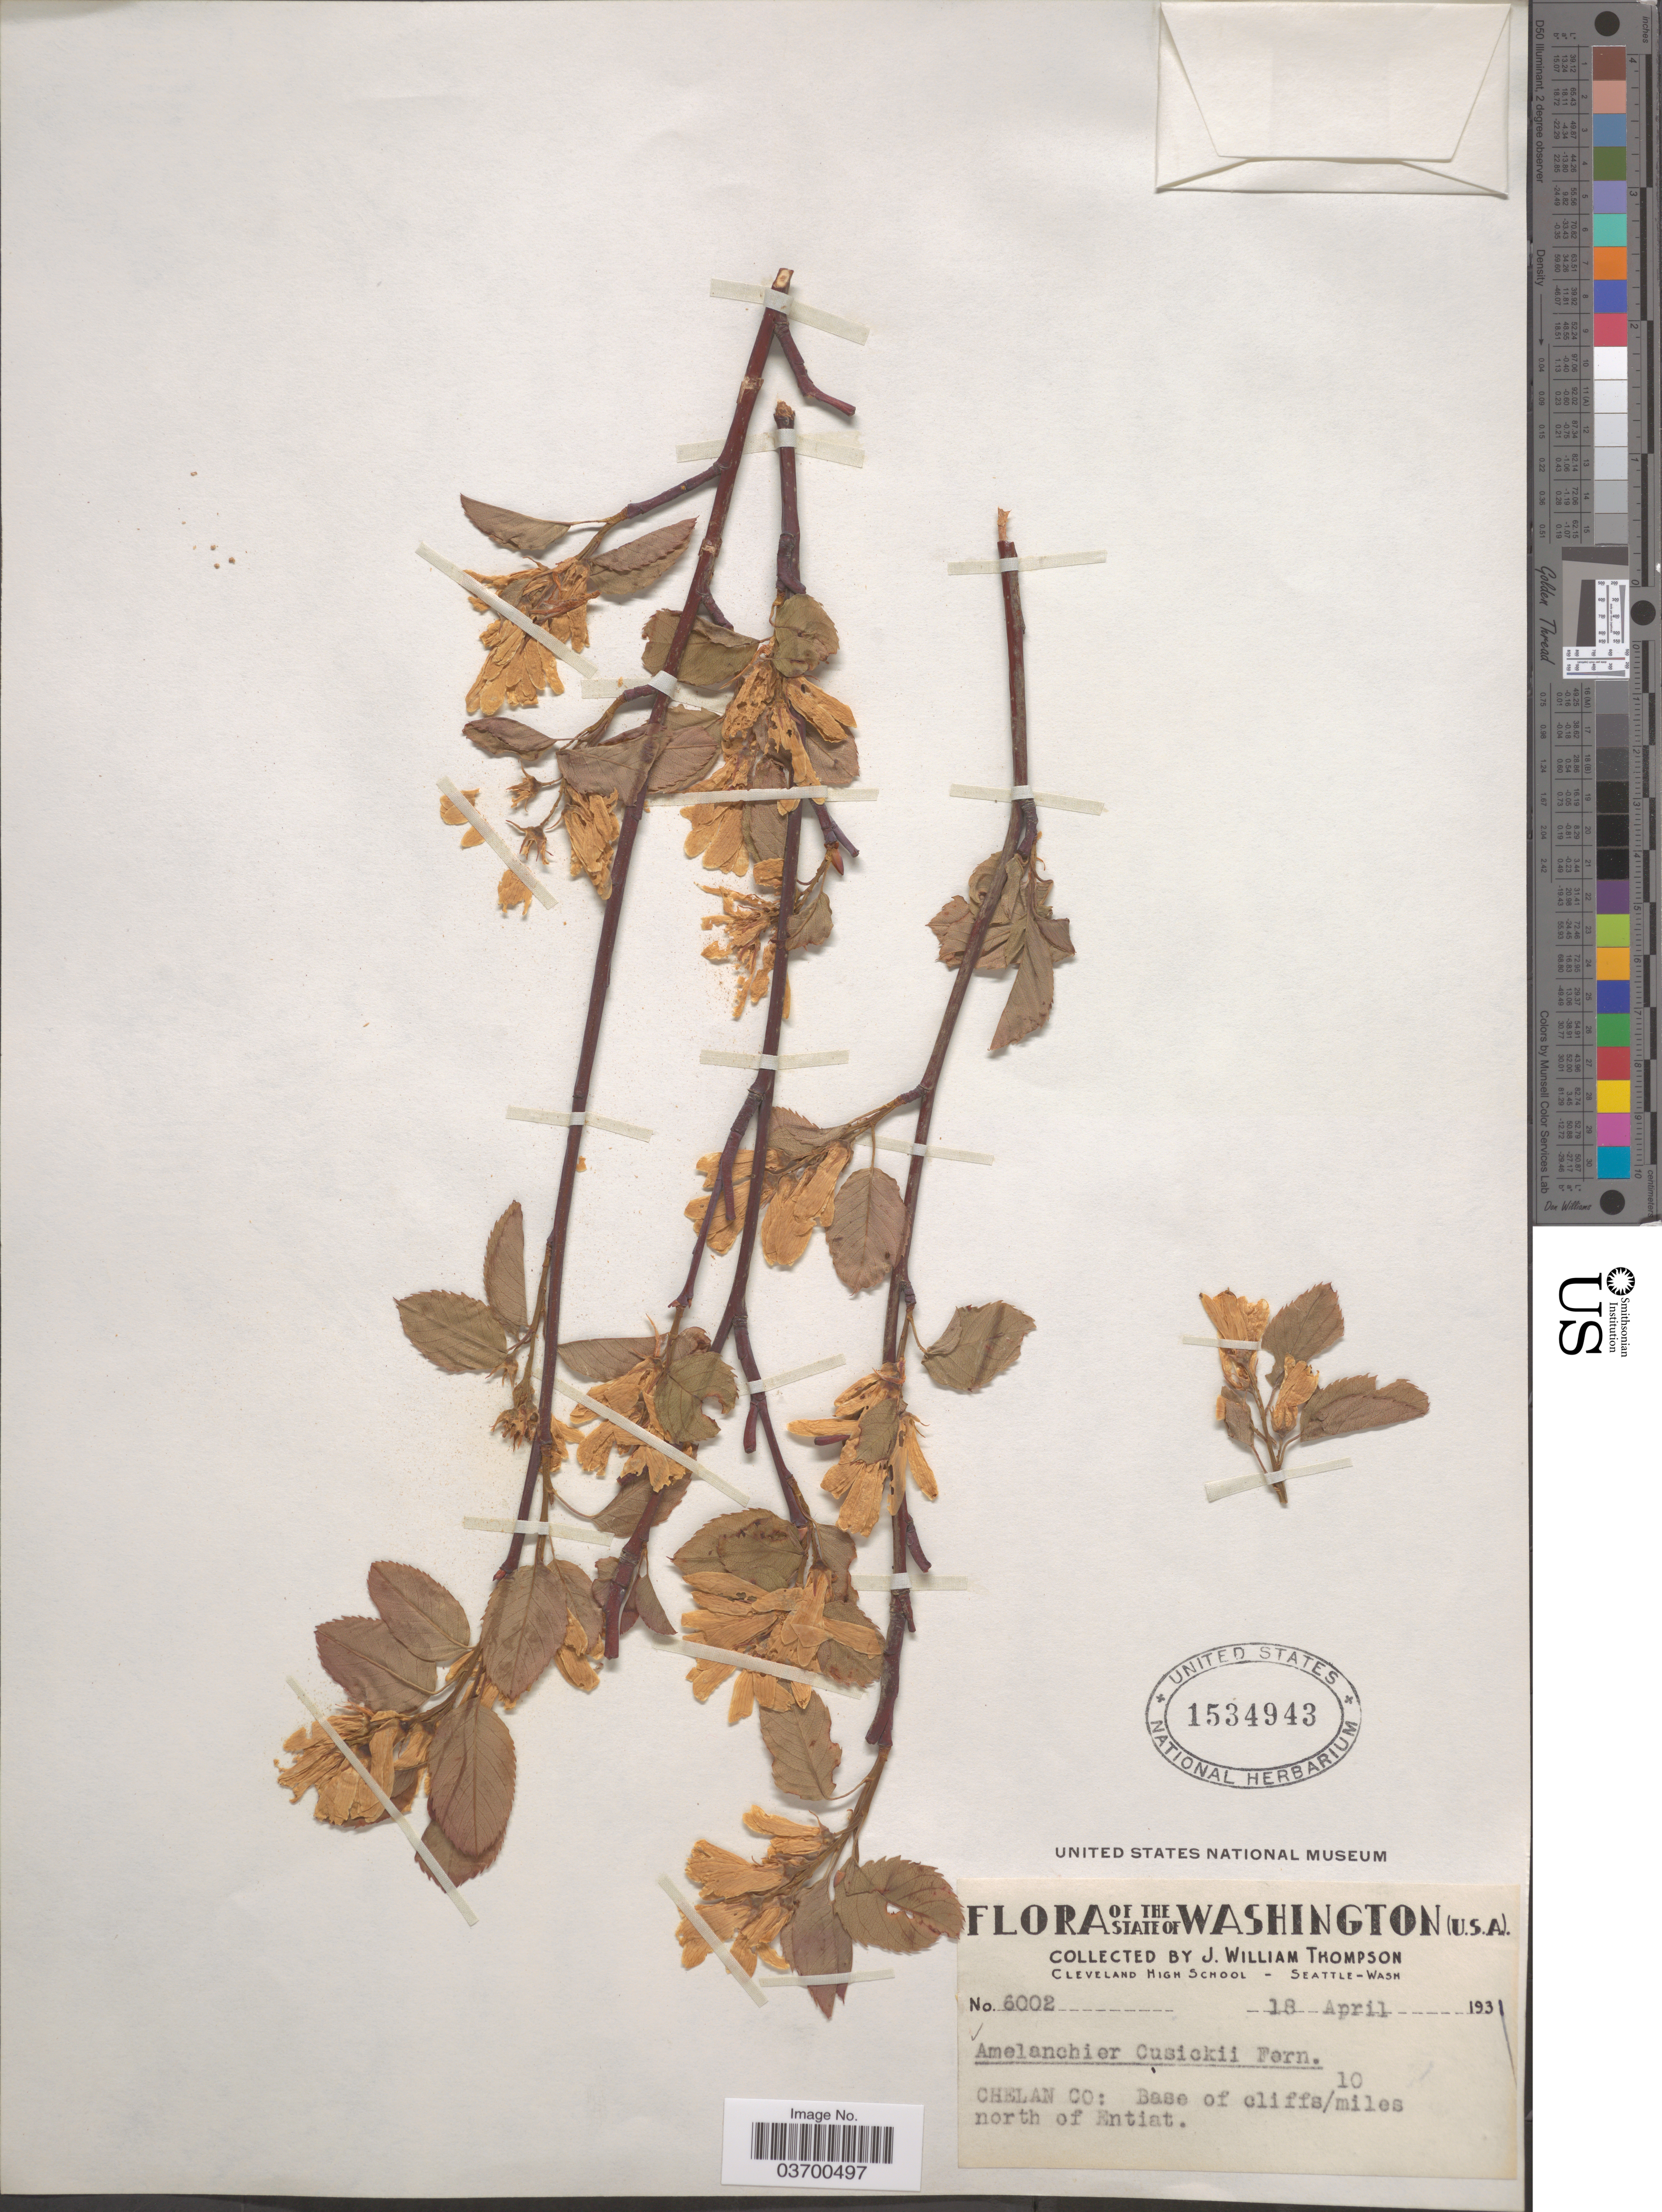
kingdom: Plantae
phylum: Tracheophyta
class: Magnoliopsida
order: Rosales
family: Rosaceae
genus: Amelanchier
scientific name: Amelanchier cusickii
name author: Fernald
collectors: J. W. Thompson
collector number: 6002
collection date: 1931-04-18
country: United States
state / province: Washington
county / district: Chelan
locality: Chelan Co: Base of cliffs/10 miles north of Entiat.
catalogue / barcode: US 1534943